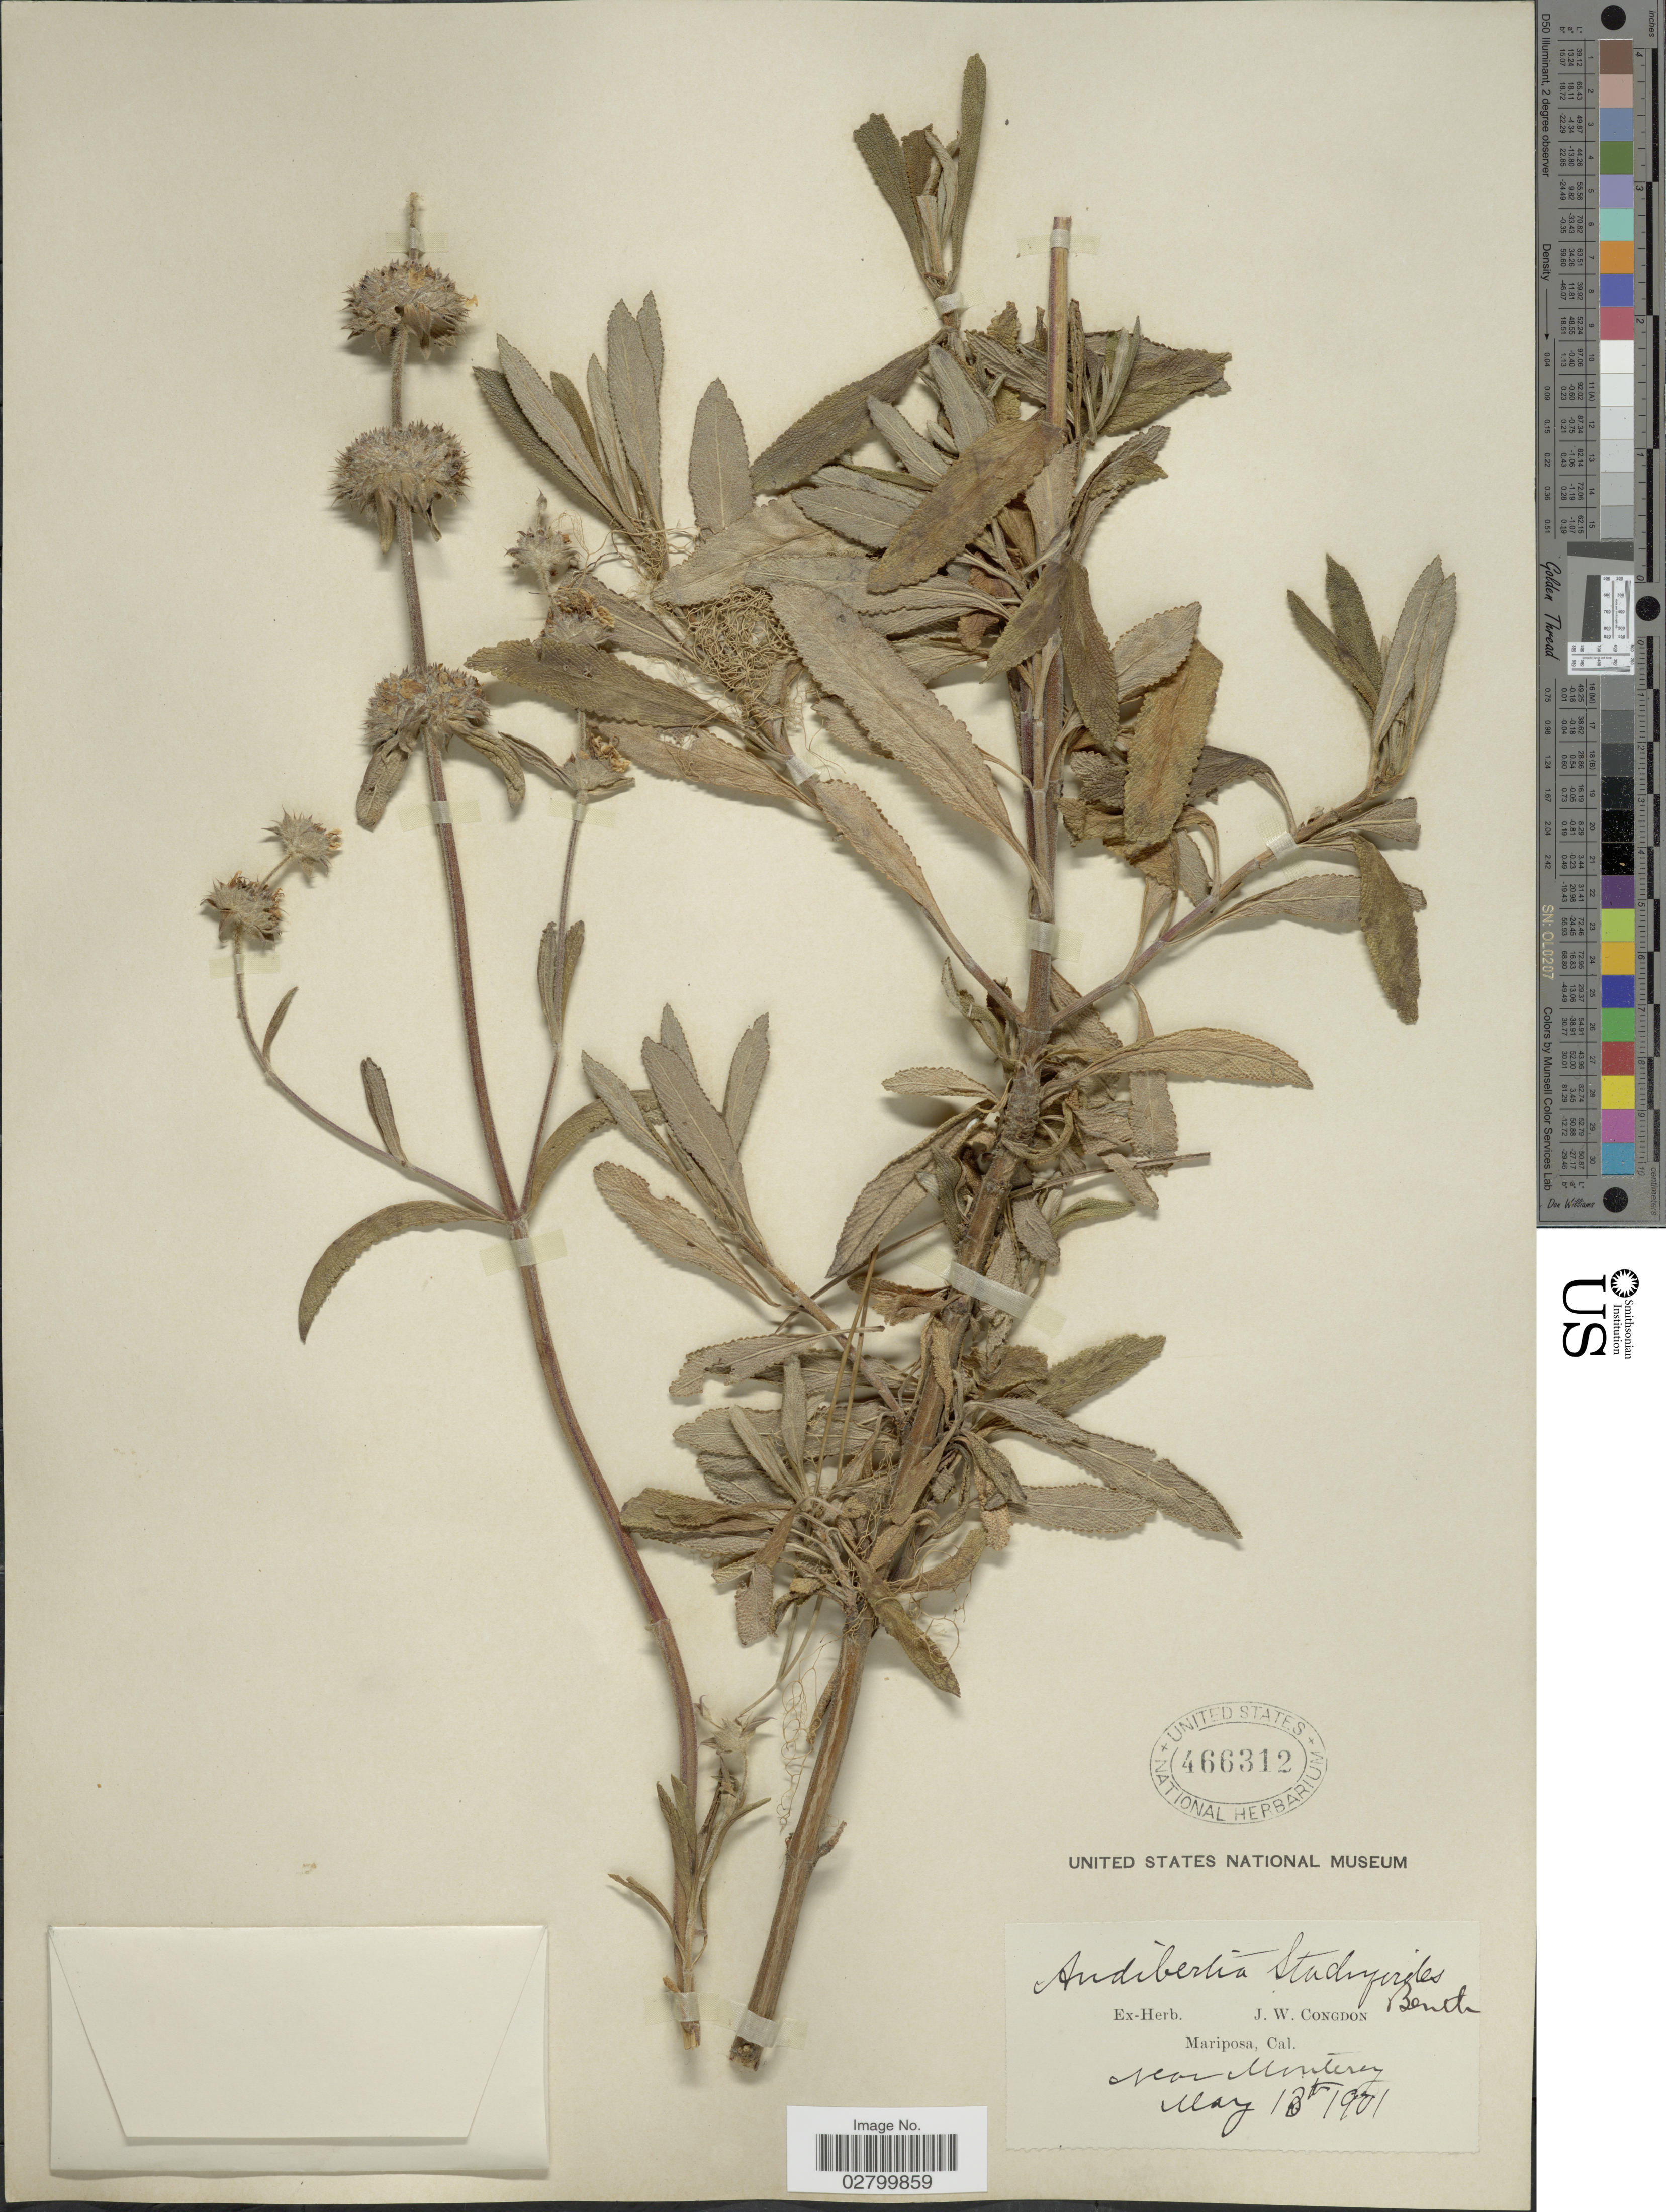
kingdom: Plantae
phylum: Tracheophyta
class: Magnoliopsida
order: Lamiales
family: Lamiaceae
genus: Salvia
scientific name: Salvia mellifera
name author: Greene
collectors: ex herb. J. W. Congdon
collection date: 1901-05-13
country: United States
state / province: California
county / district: Monterey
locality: Mariposa, Cal. Near Monterey.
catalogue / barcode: US 466312